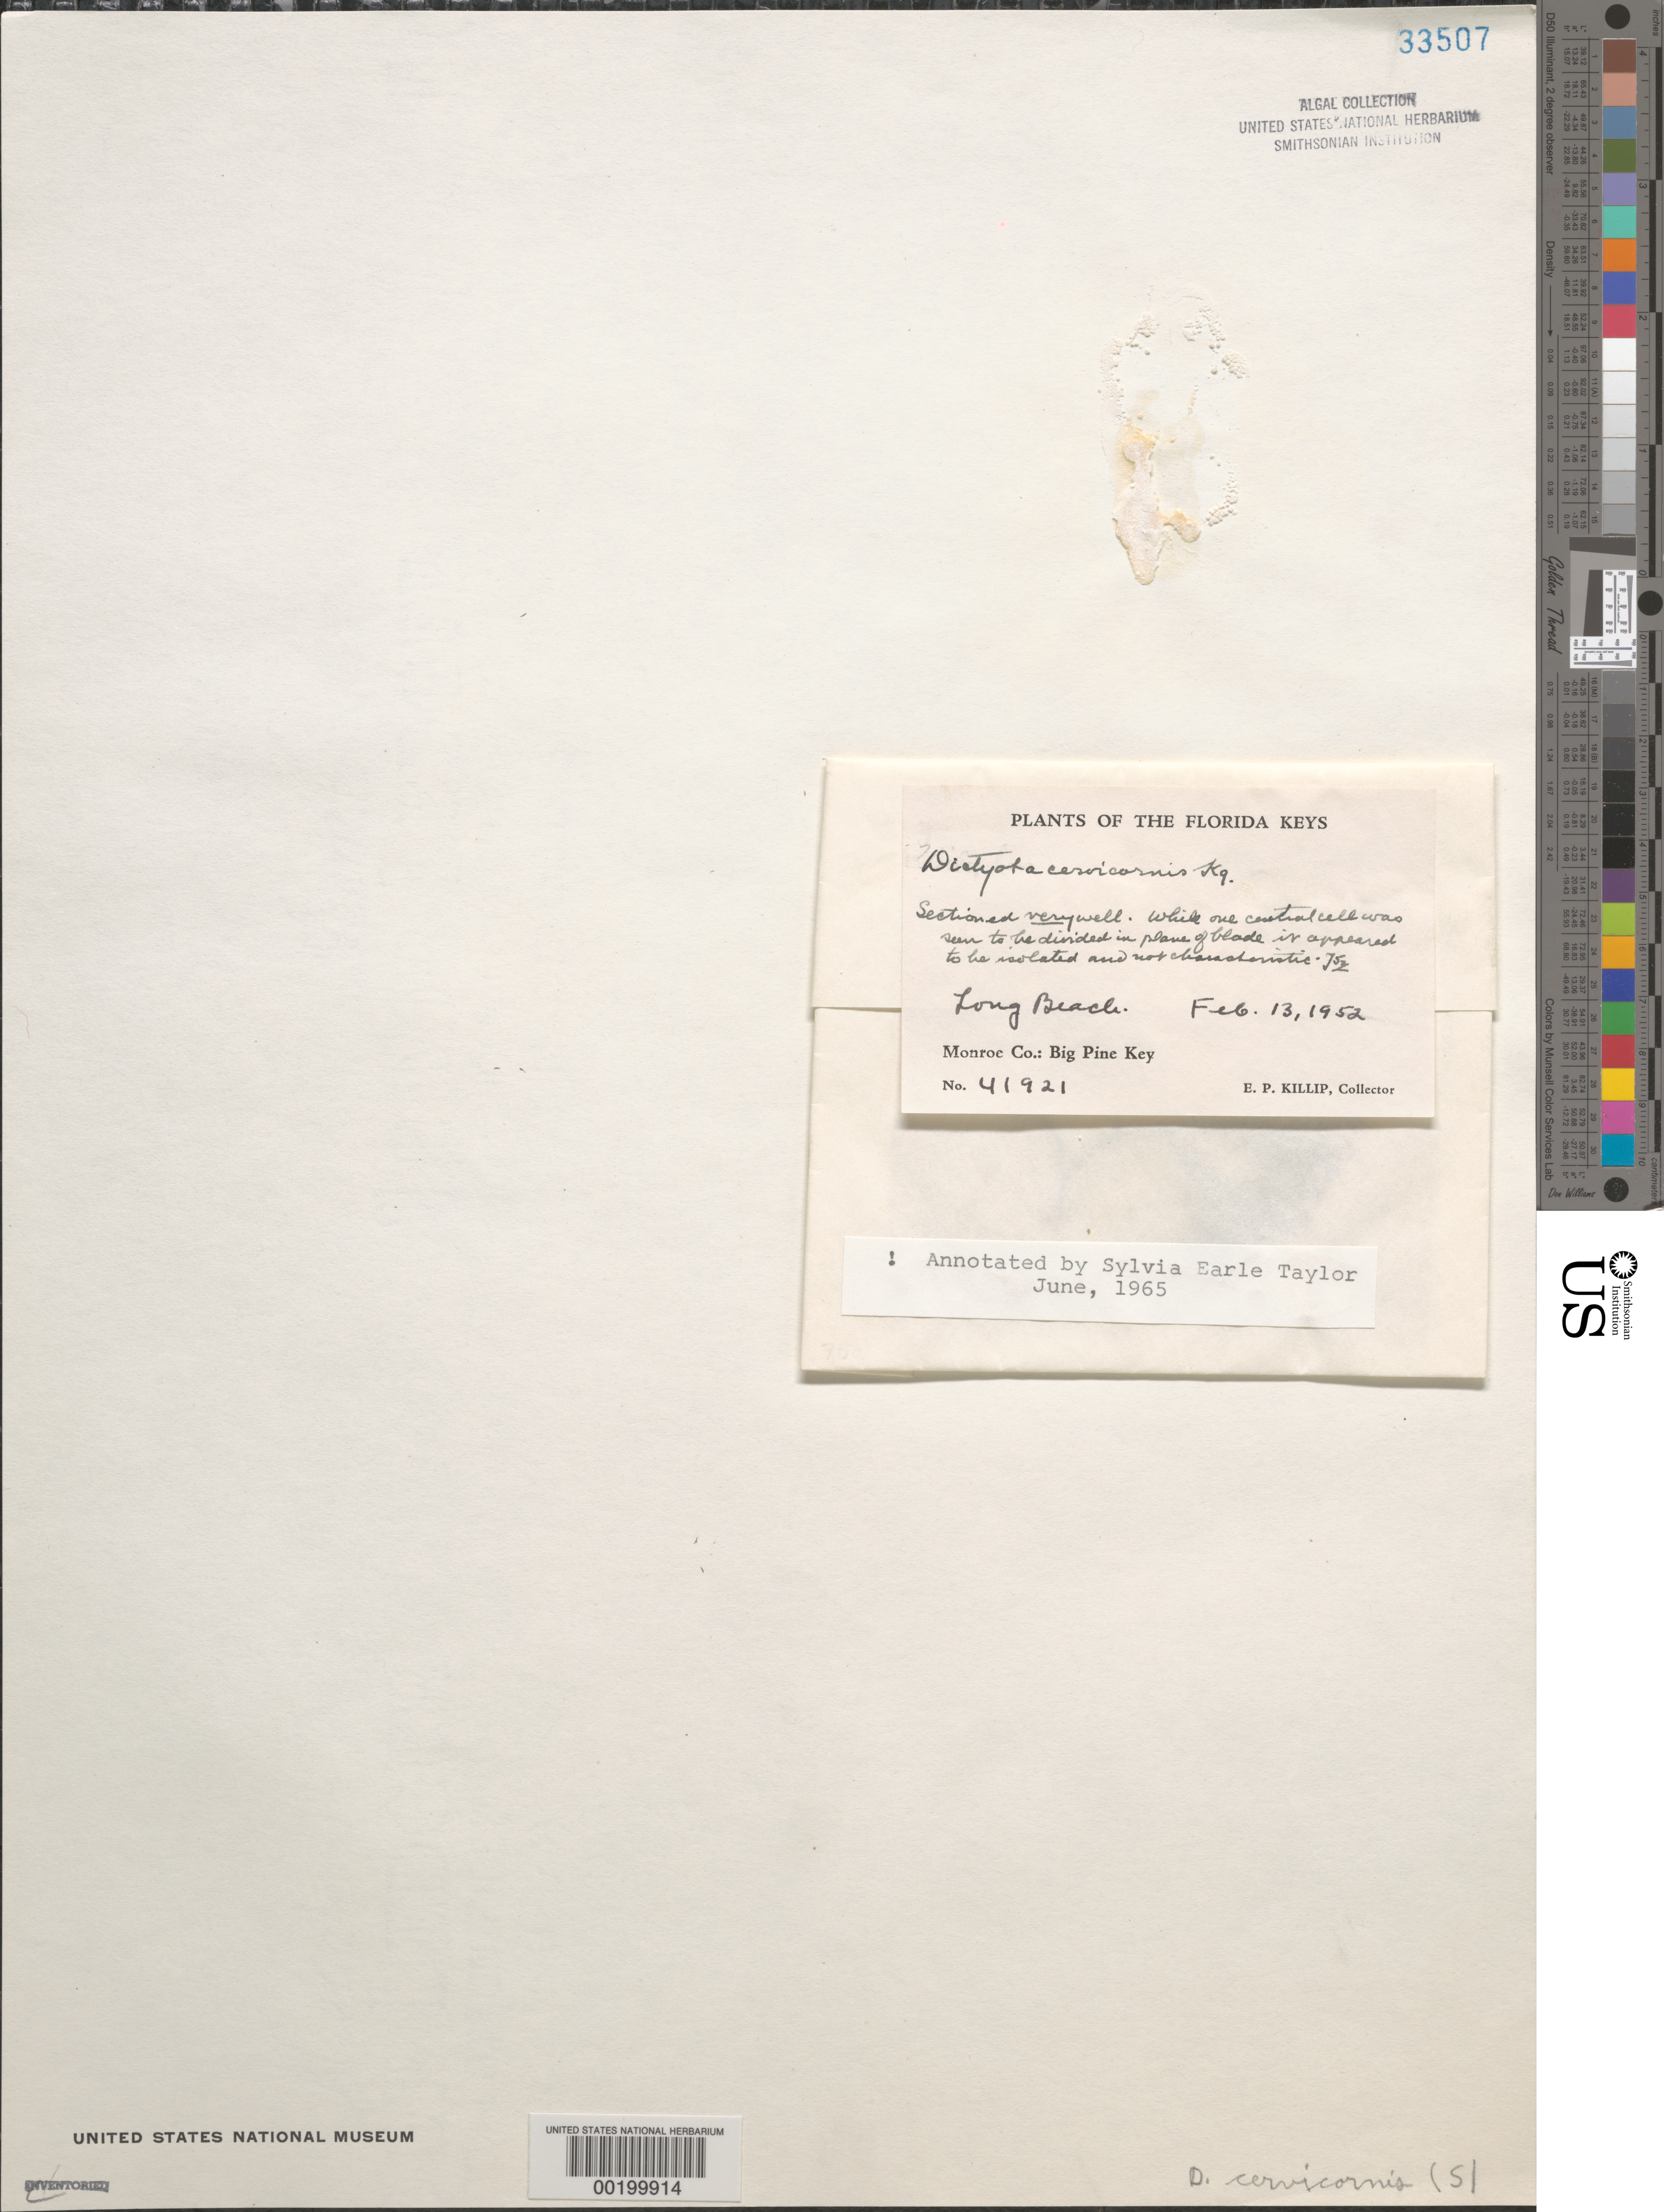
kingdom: Chromista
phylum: Ochrophyta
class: Phaeophyceae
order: Dictyotales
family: Dictyotaceae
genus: Dictyota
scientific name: Dictyota cervicornis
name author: Kütz.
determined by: Earle, S. A.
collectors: E. P. Killip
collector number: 41921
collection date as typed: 13 Feb 1952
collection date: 1952-02-13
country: United States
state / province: Florida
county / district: Monroe County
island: Big Pine Key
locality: Long Beach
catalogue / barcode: US 33507